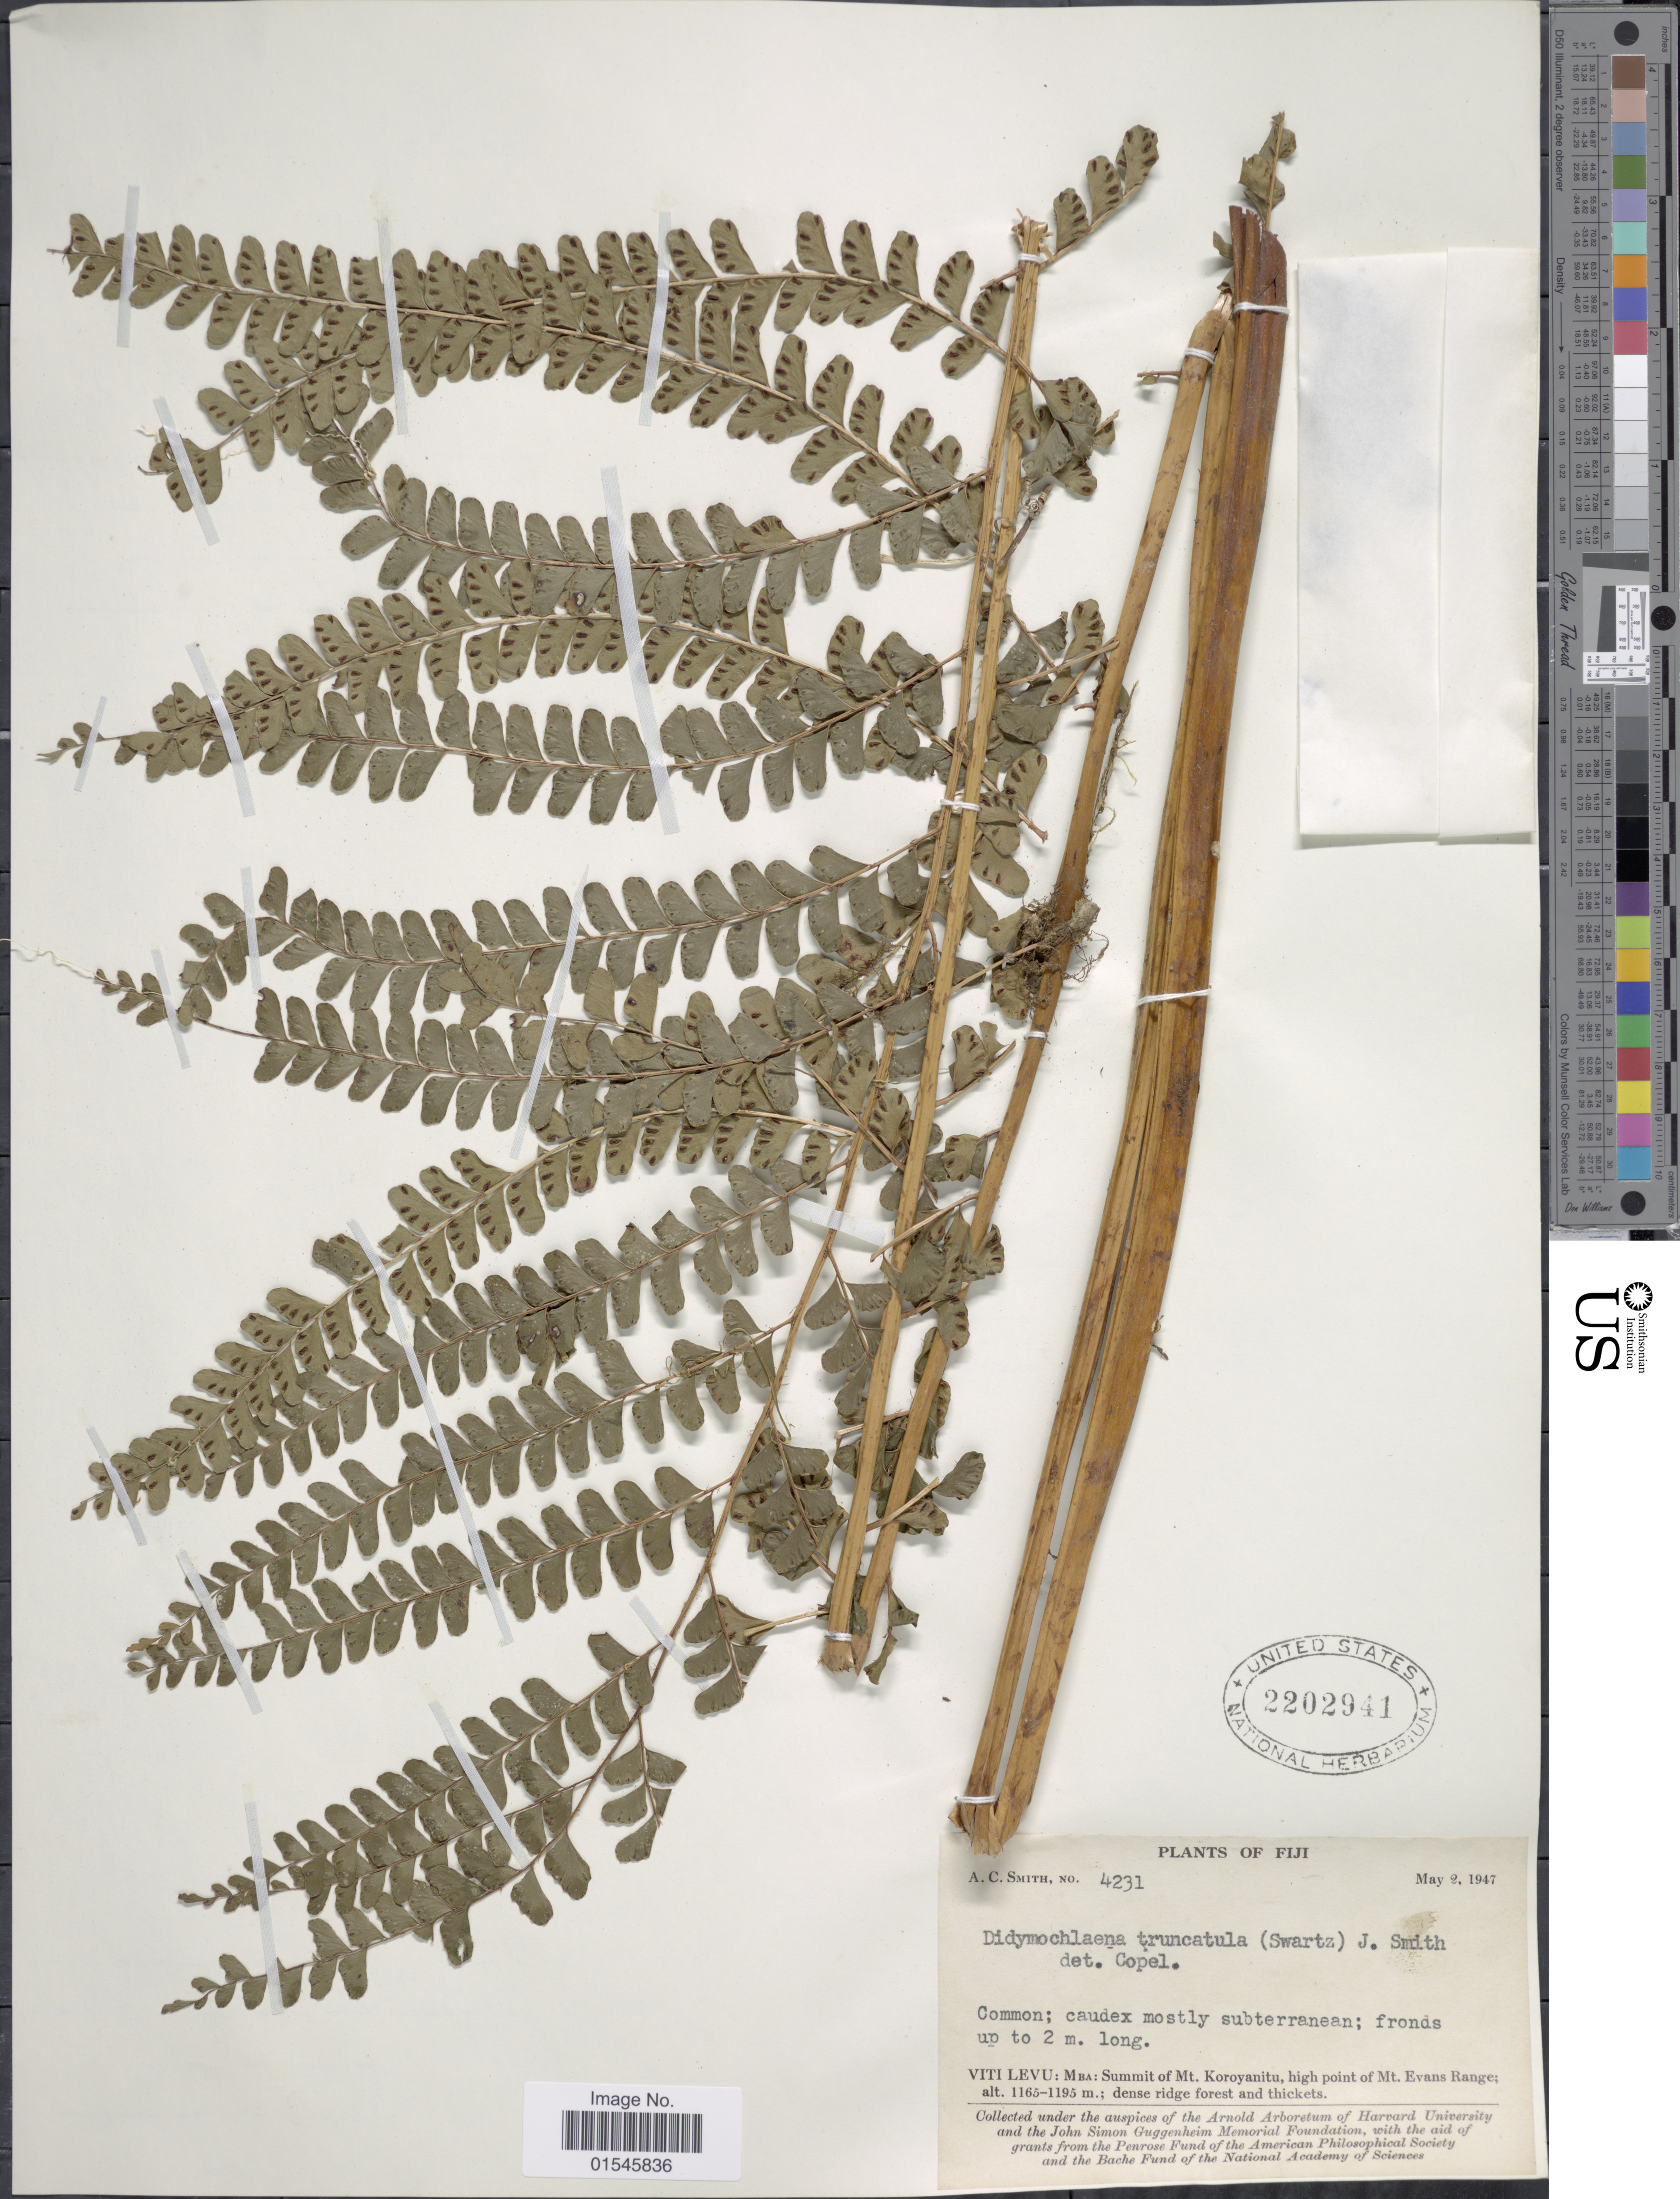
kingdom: Plantae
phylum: Tracheophyta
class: Polypodiopsida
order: Polypodiales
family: Didymochlaenaceae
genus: Didymochlaena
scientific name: Didymochlaena truncatula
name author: (Sw.) J. Sm.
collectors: A. C. Smith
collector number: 4231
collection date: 1947-05-02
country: Fiji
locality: Viti Levu: Mba: Summit of Mt Koroyanitu, high point of Mt. Evans Range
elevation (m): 1165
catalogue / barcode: US 2202941